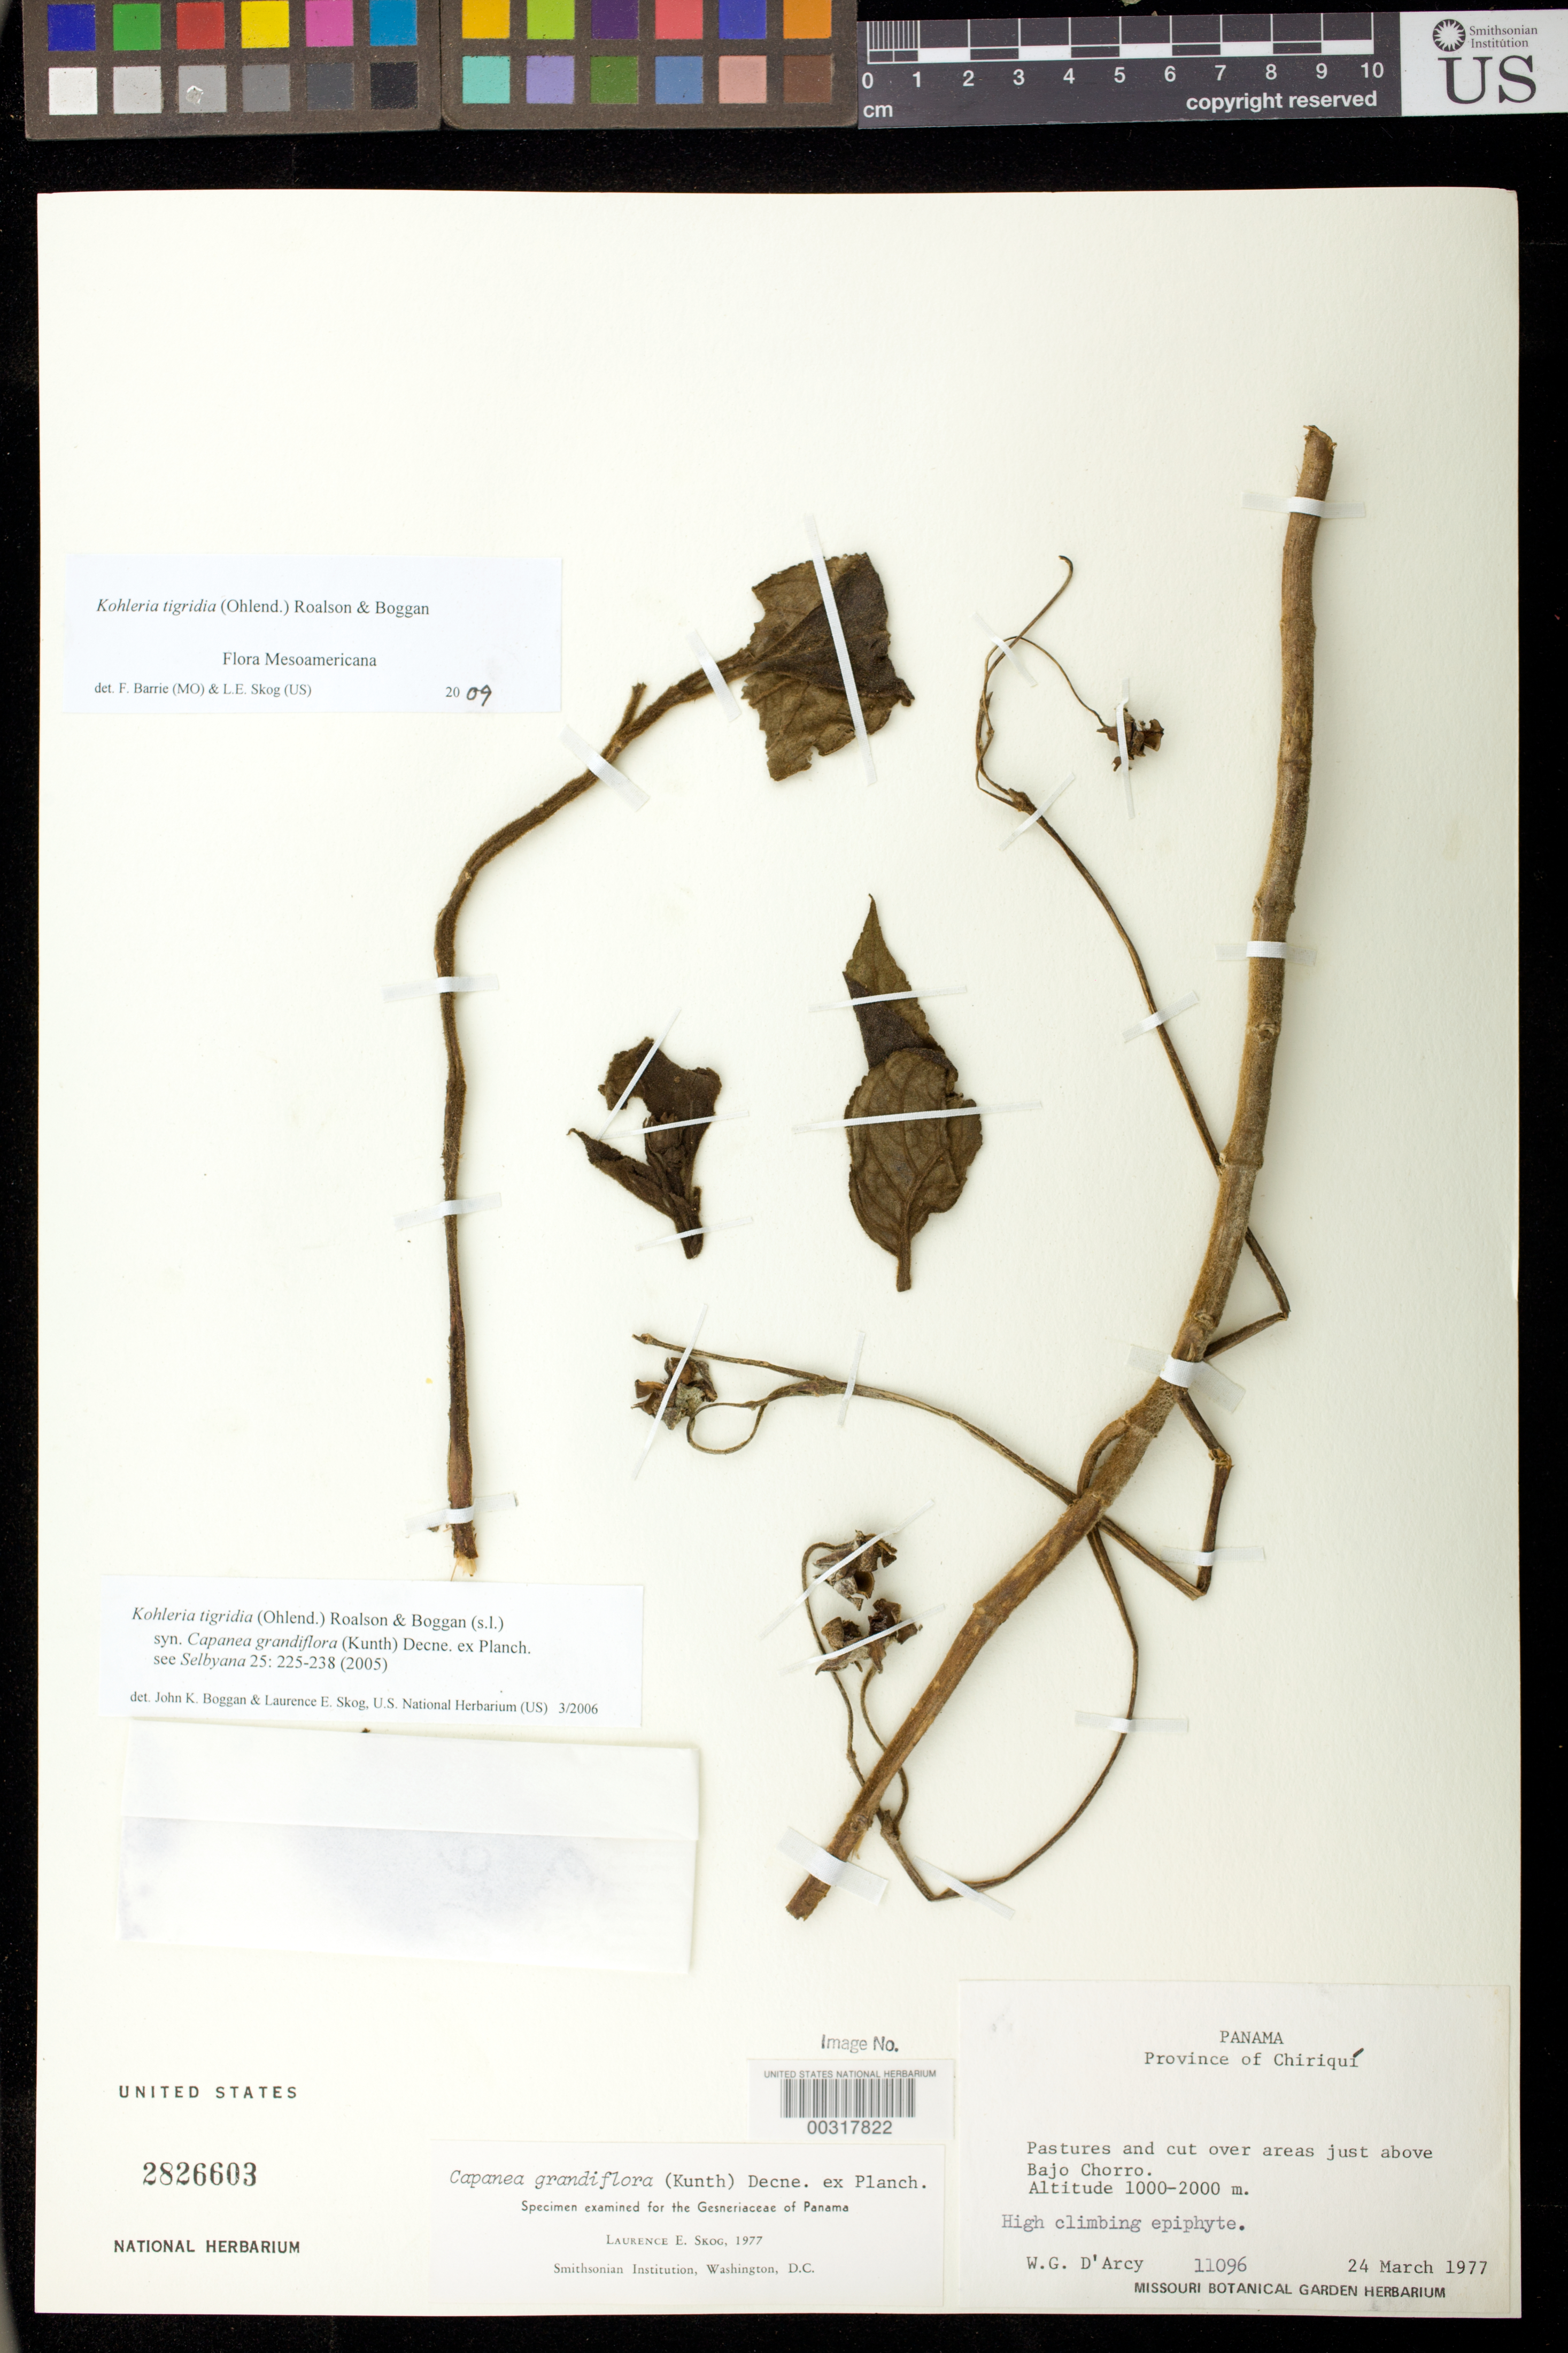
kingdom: Plantae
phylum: Tracheophyta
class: Magnoliopsida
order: Lamiales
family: Gesneriaceae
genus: Kohleria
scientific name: Kohleria tigridia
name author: (Ohlend.) Roalson & Boggan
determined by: Boggan, J. K.; Skog, L. E.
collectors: W. G. D'Arcy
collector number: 11096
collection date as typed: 24 Mar 1977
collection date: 1977-03-24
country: Panama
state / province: Chiriquí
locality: Just above Bajo Chorro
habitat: Pastures and cutover areas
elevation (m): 1000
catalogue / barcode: US 2826603